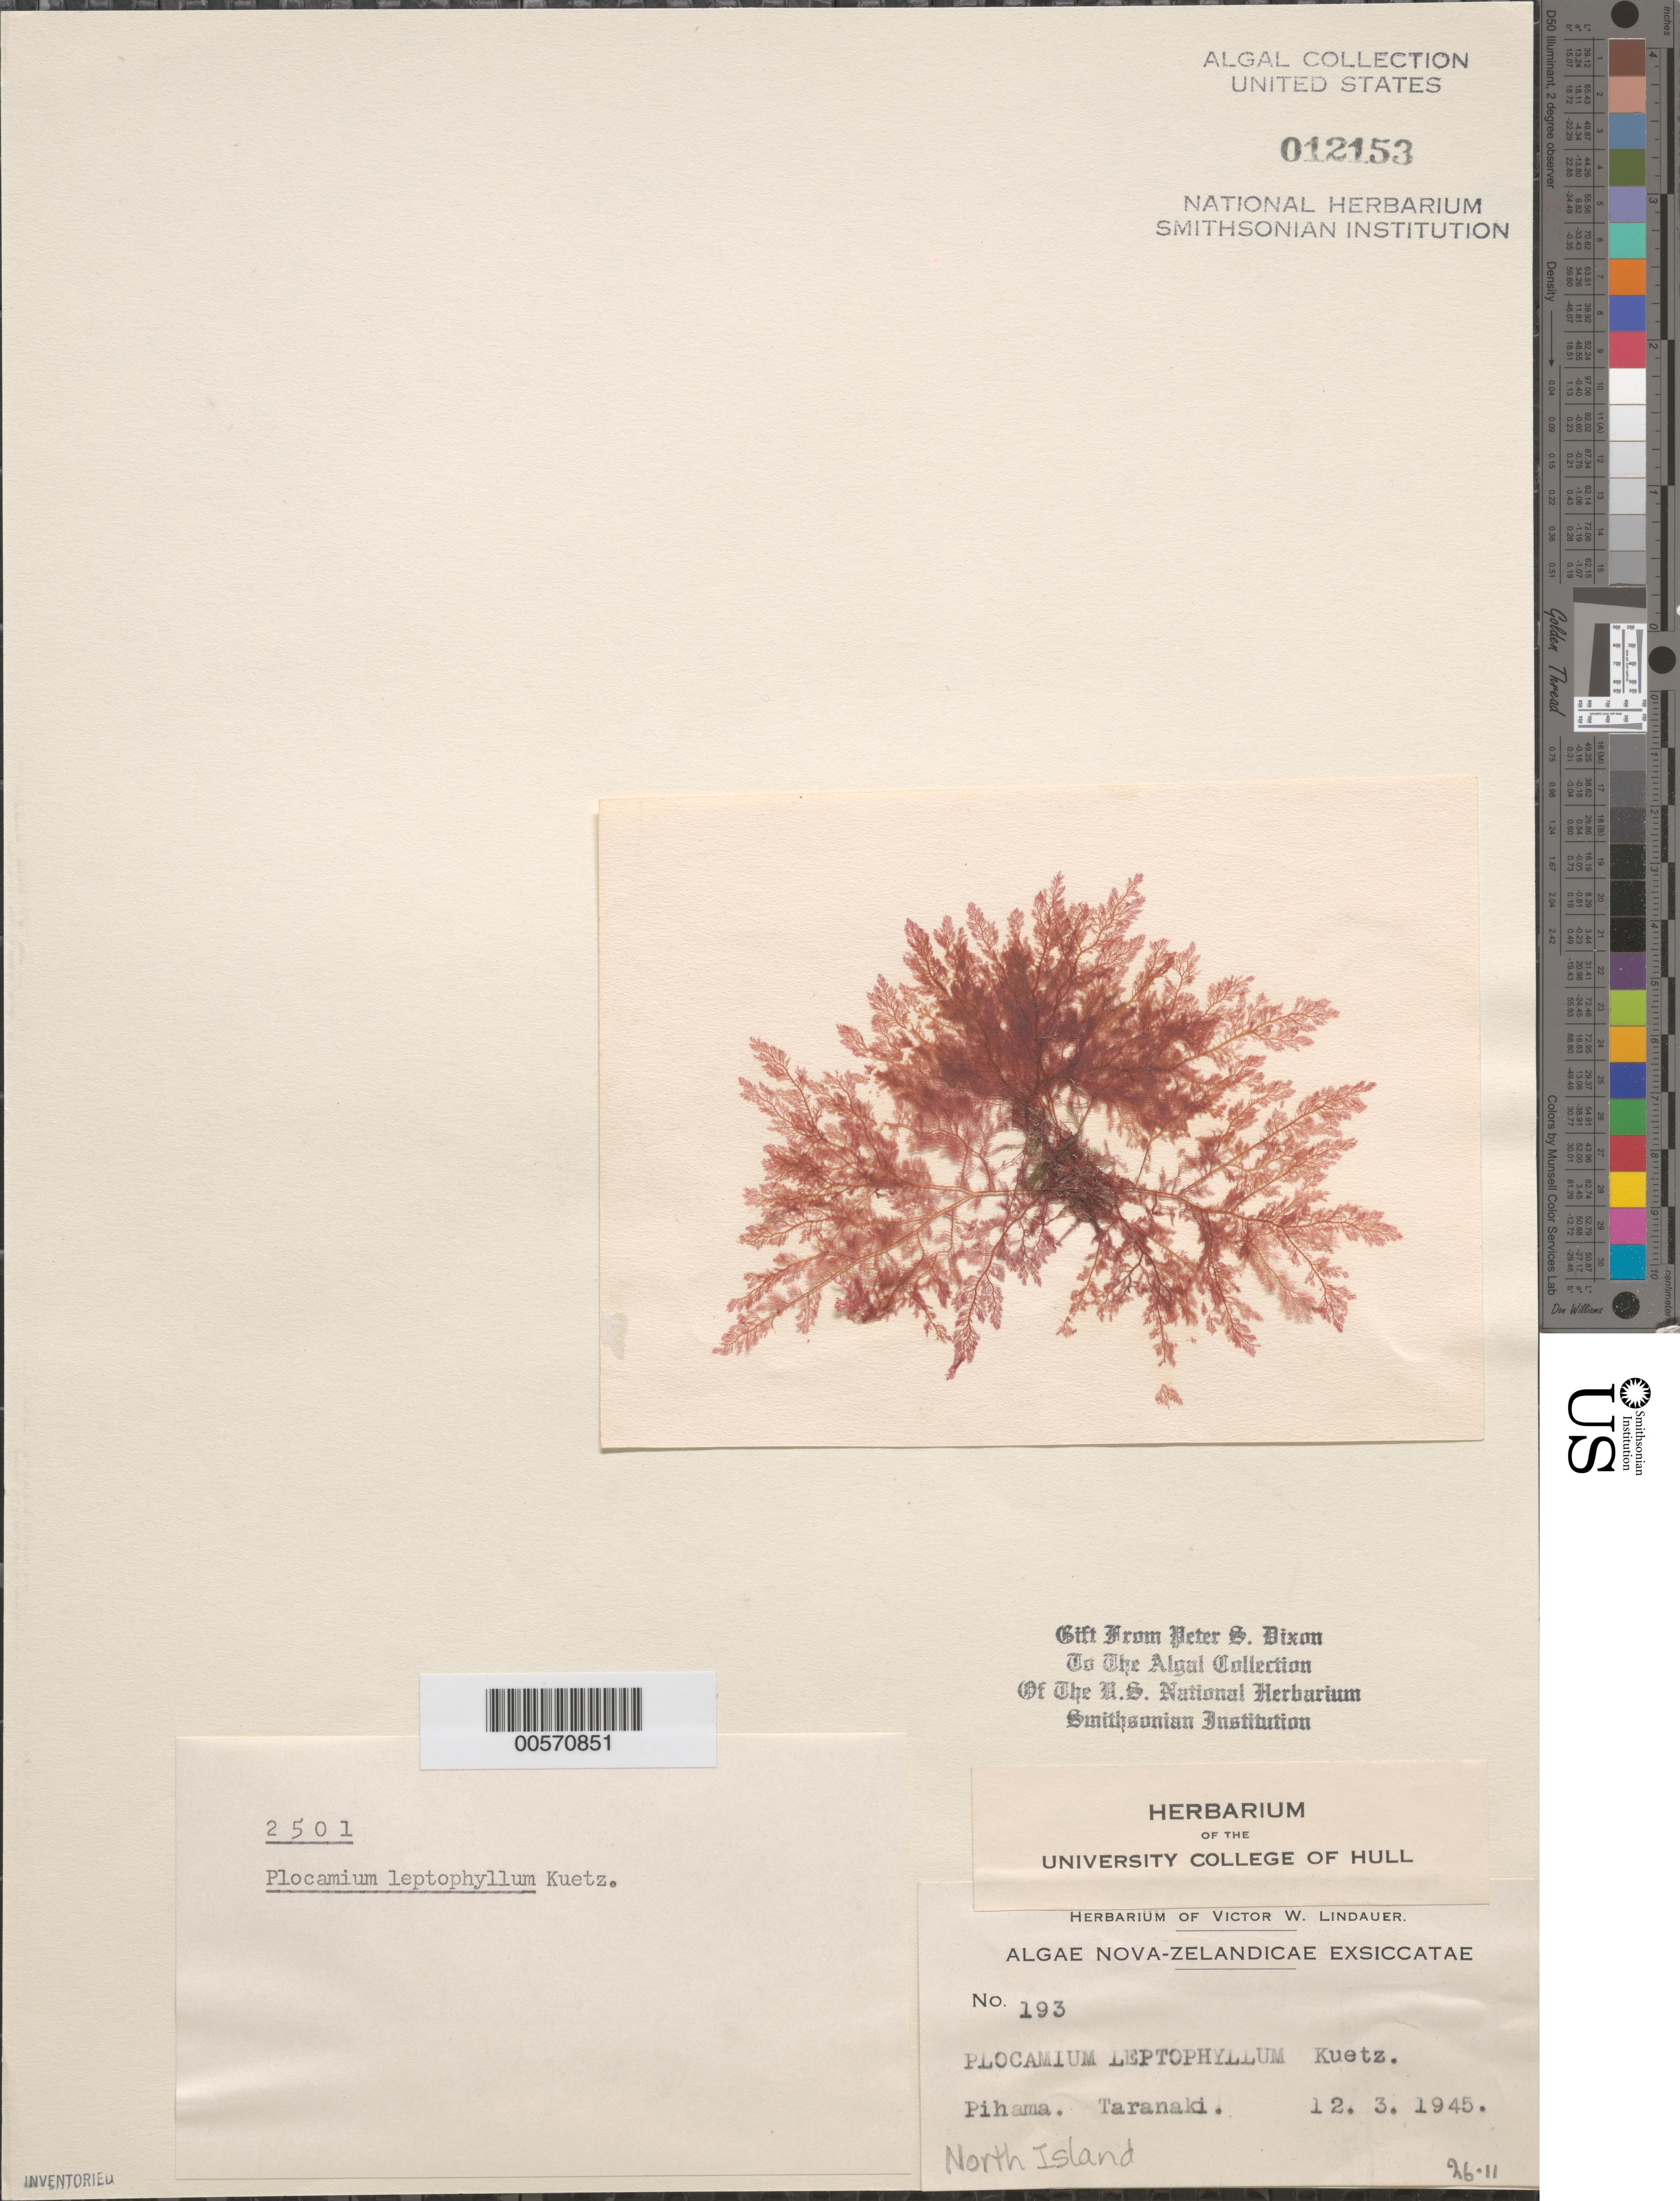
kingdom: Plantae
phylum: Rhodophyta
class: Florideophyceae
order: Plocamiales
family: Plocamiaceae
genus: Plocamium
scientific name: Plocamium leptophyllum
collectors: V. Lindauer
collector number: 193 & PSD 2501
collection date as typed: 12 Mar 1945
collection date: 1945-03-12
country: New Zealand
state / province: Taranaki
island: North Island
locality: Pihama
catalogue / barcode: US 12153